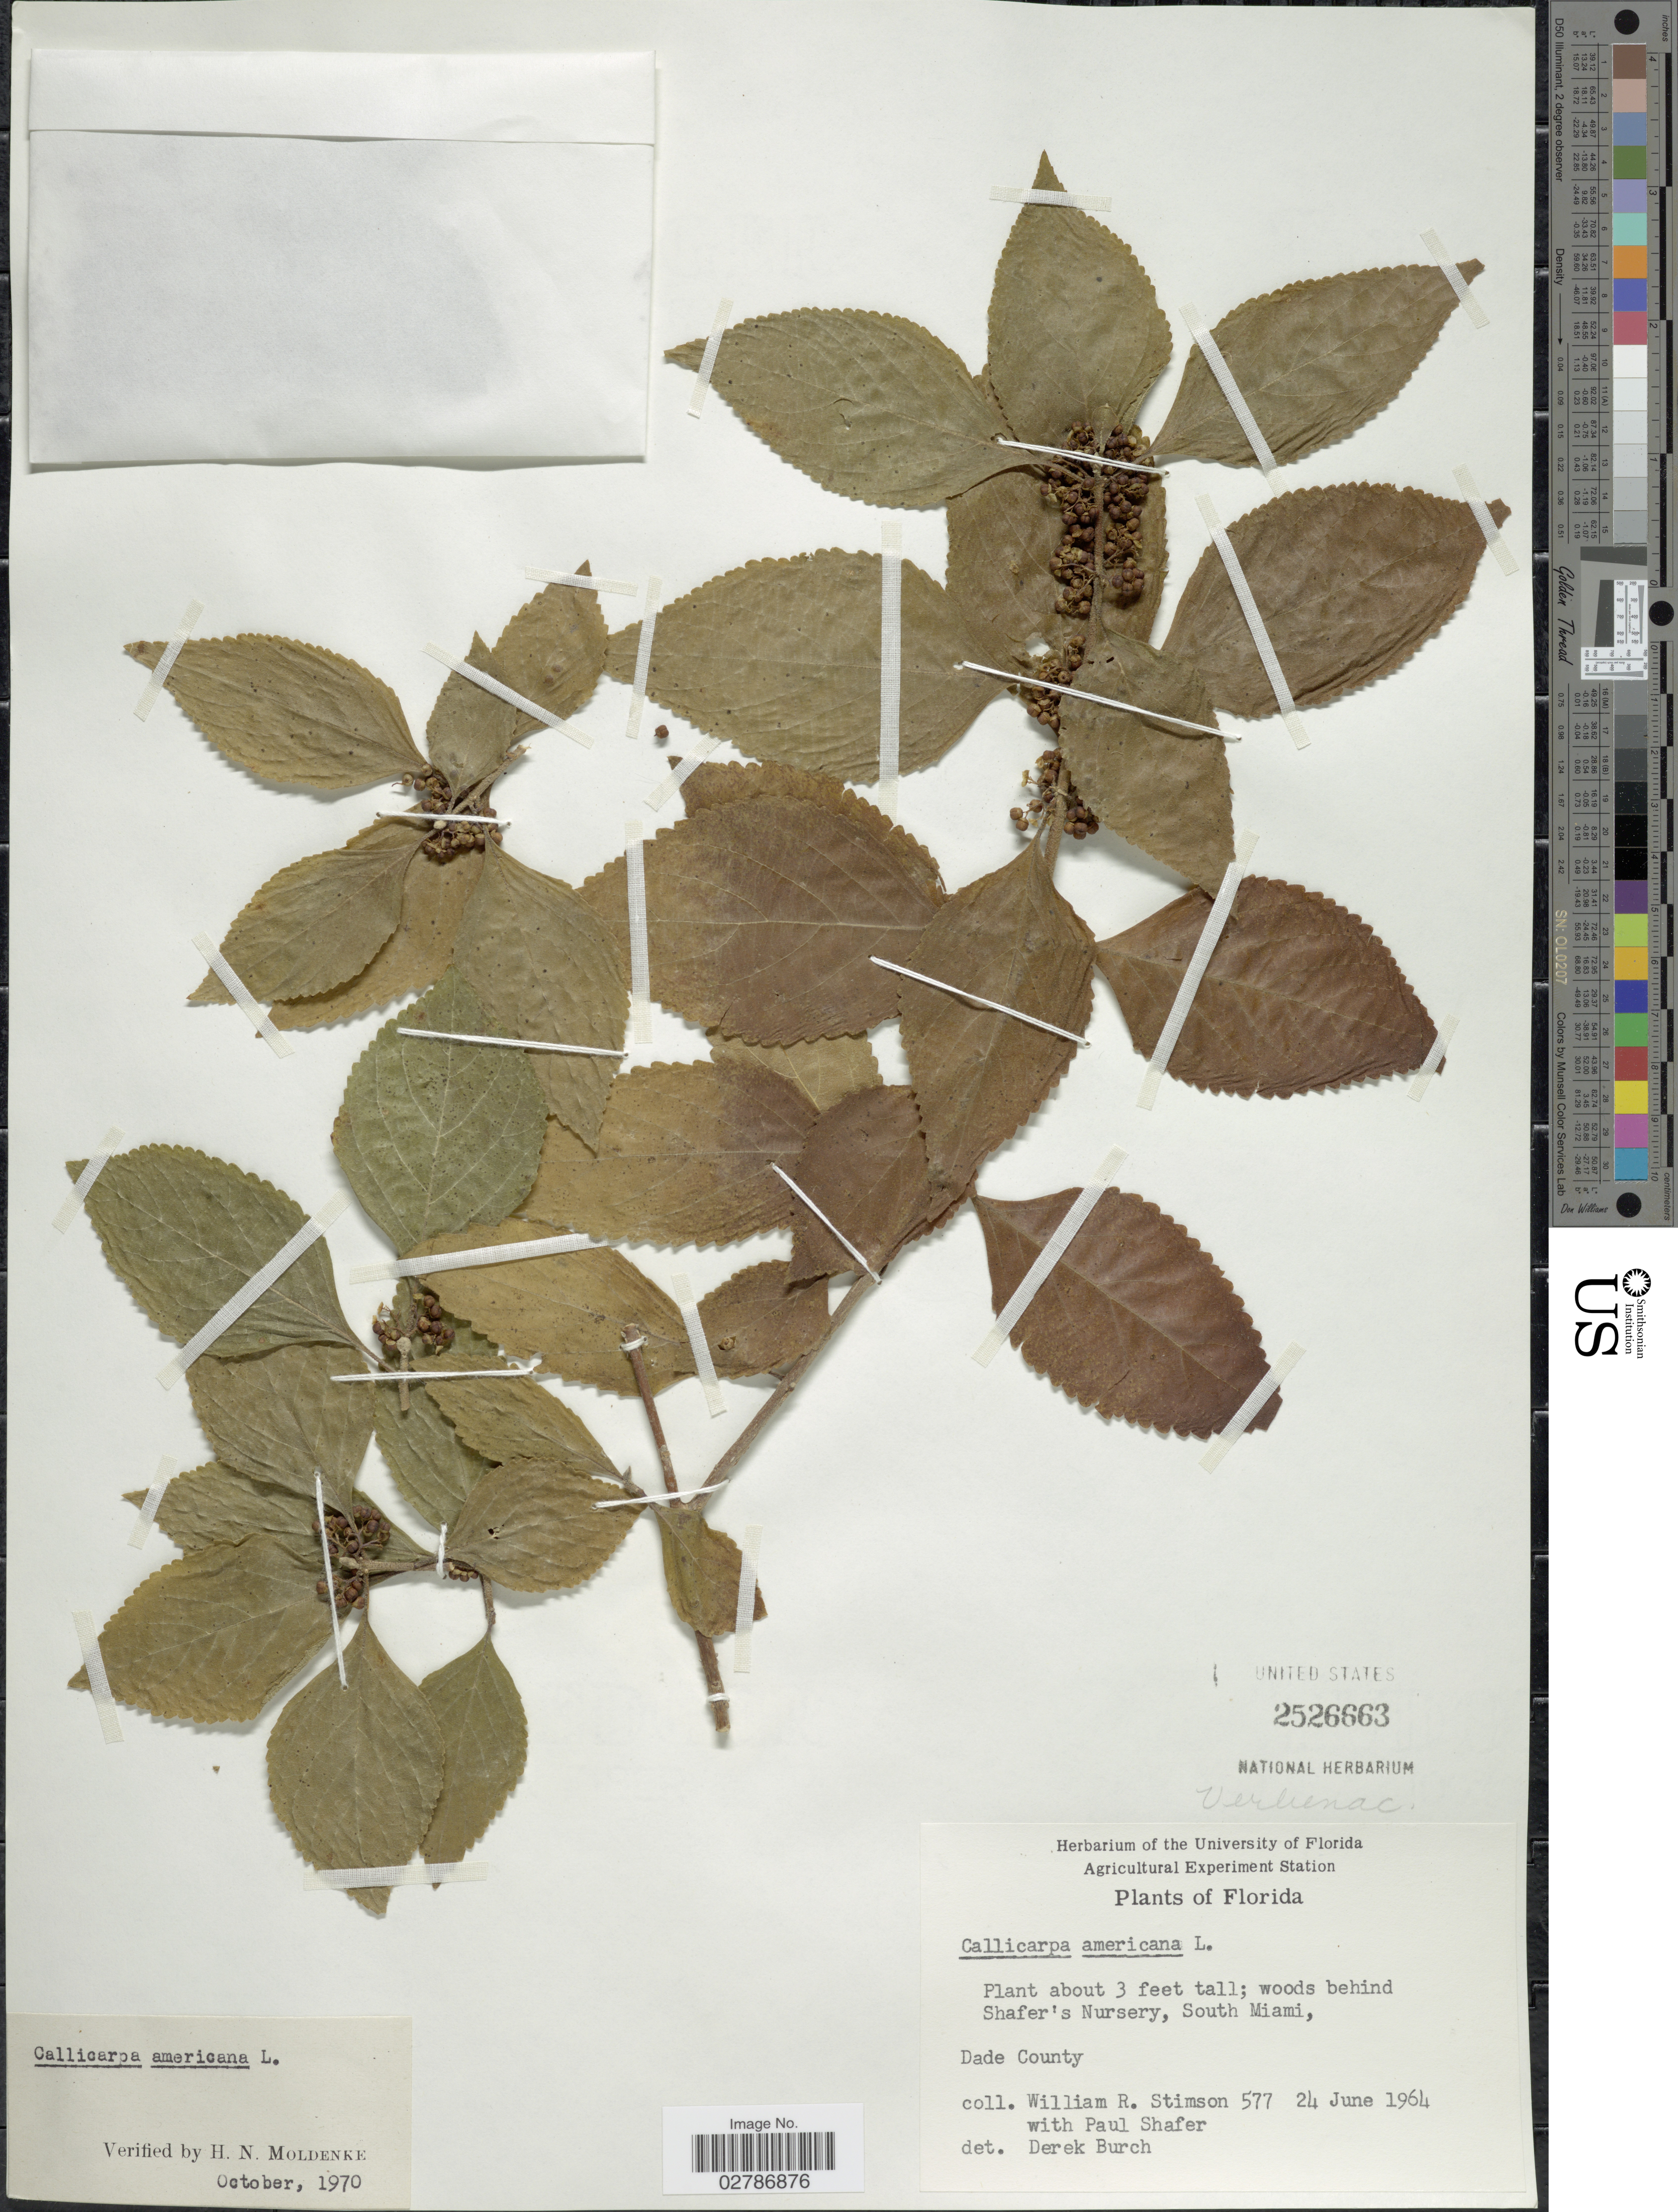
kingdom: Plantae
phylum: Tracheophyta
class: Magnoliopsida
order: Lamiales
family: Lamiaceae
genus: Callicarpa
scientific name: Callicarpa americana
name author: L.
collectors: W. R. Stimson & P. A. Shafer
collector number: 577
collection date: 1964-06-24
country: United States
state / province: Florida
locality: Woods behind Shafer's Nursery, South Miami, Dade County.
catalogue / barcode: US 2526663